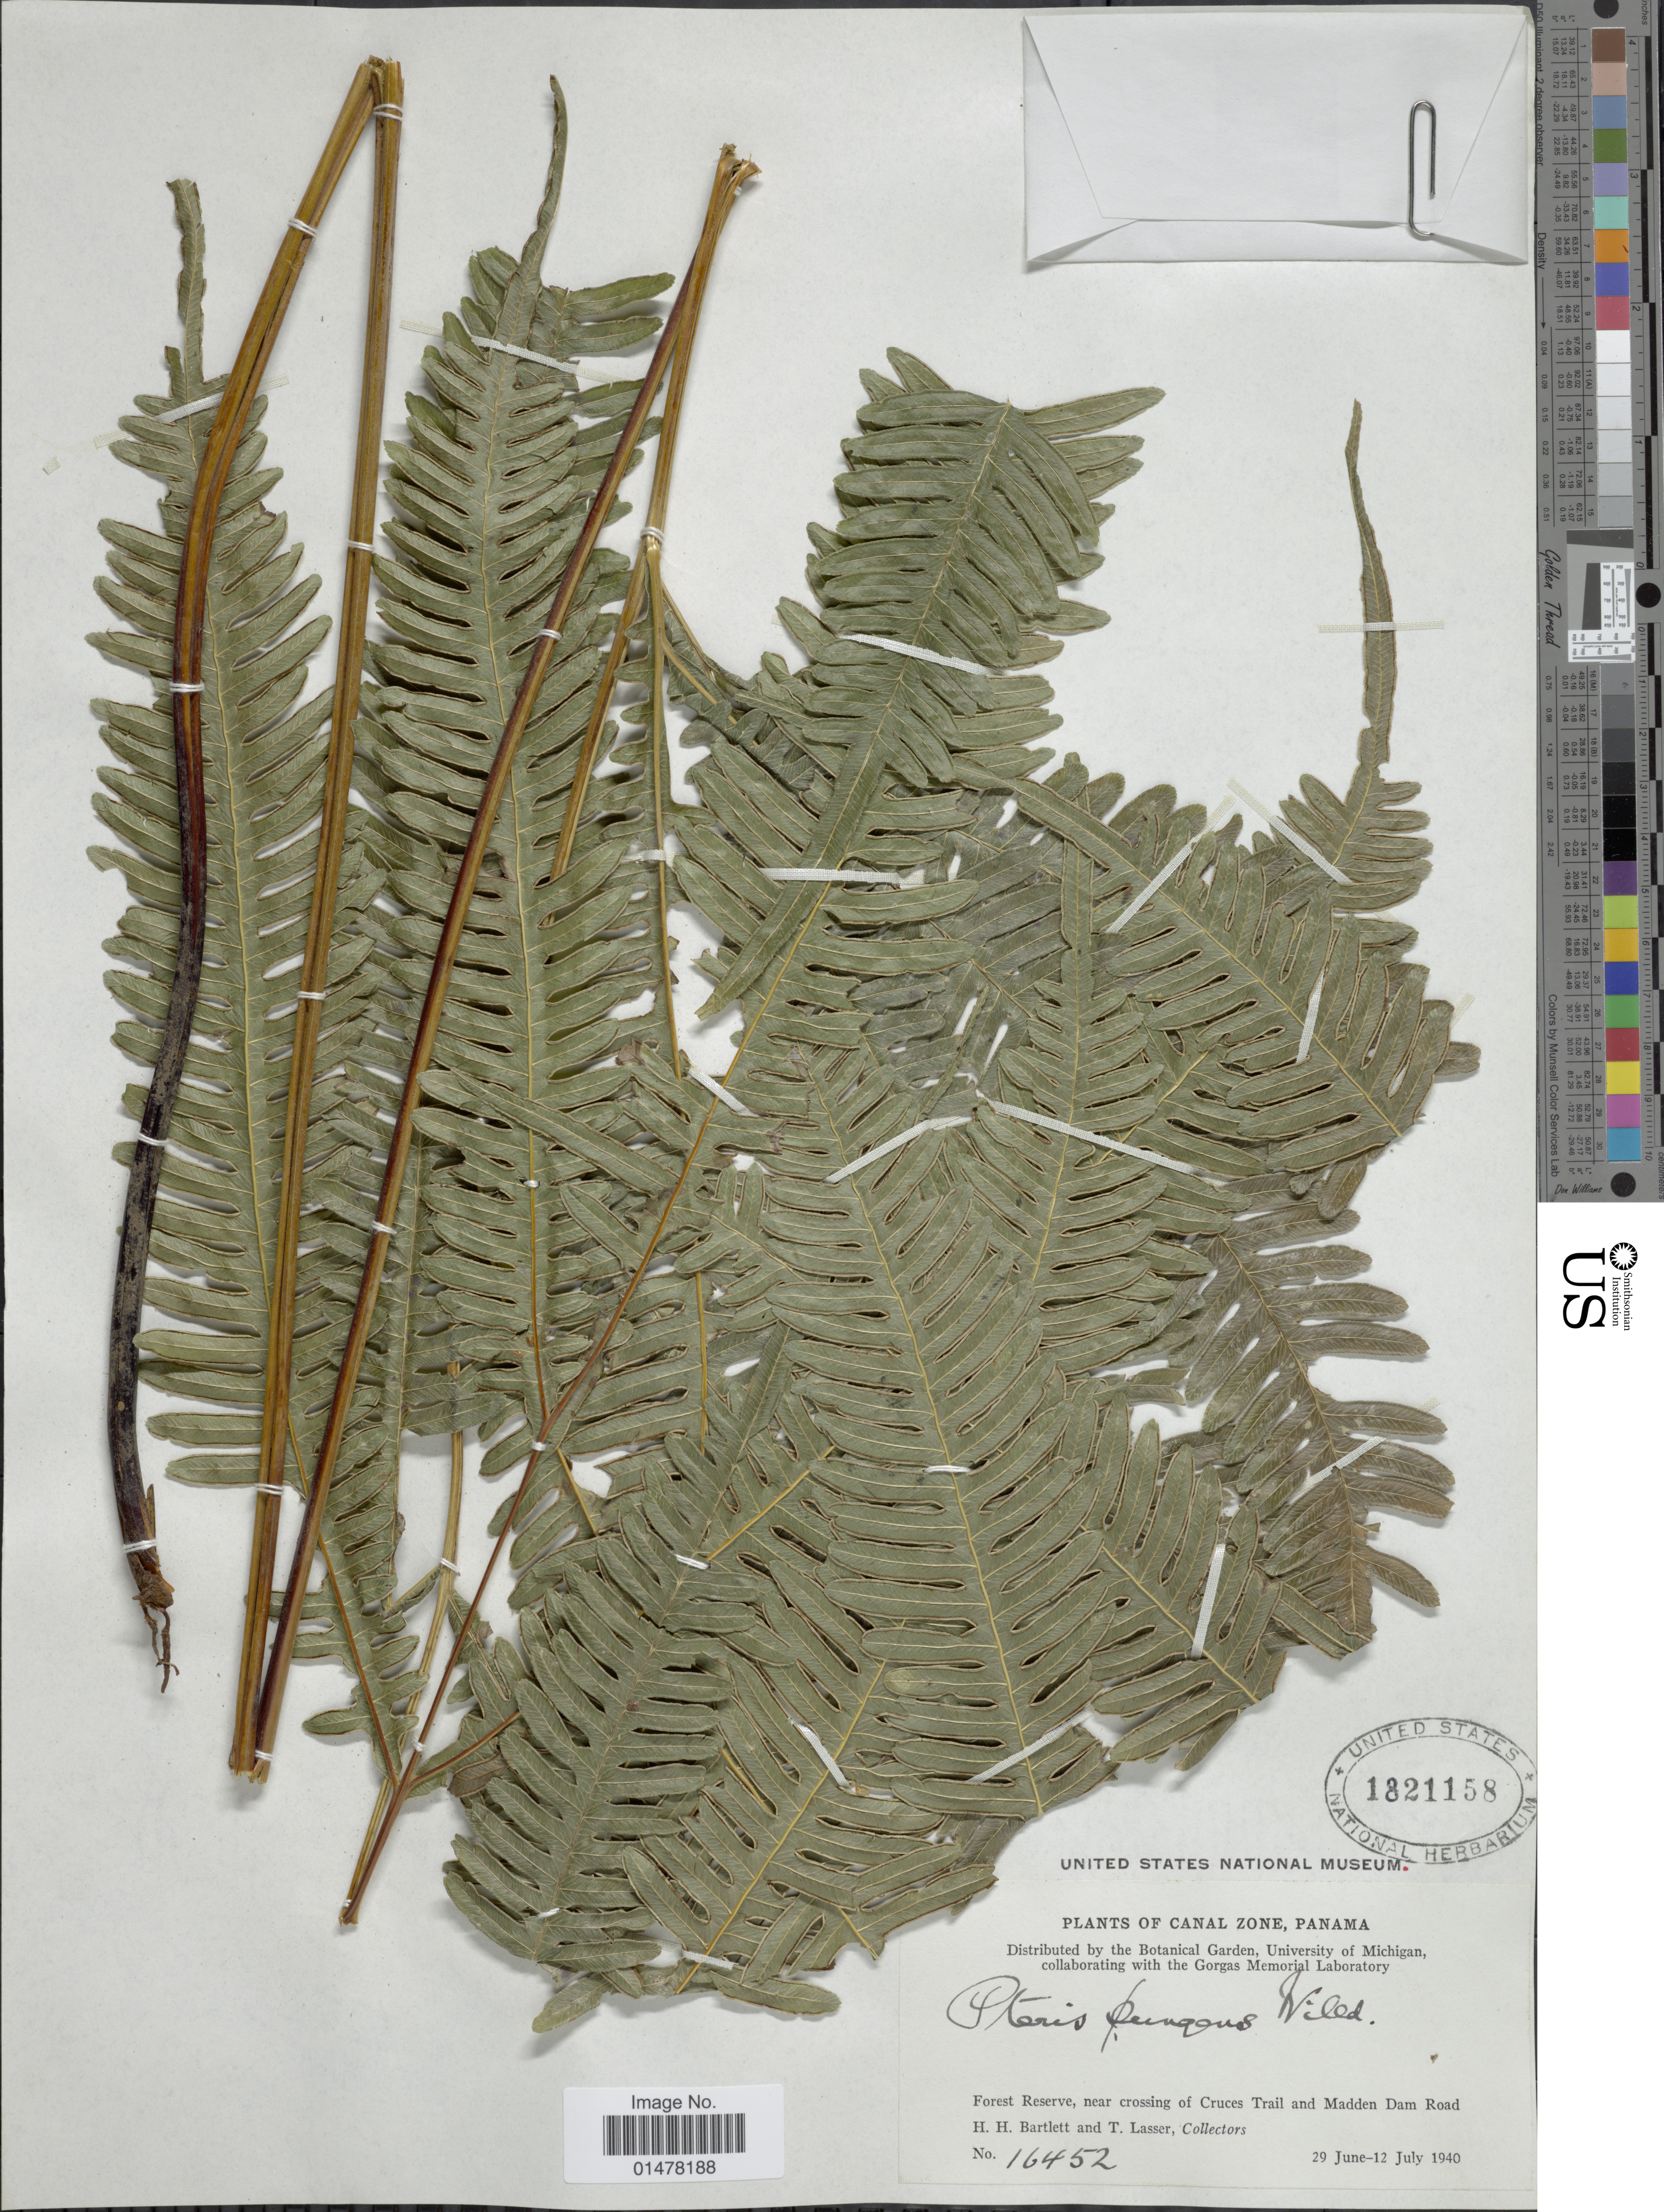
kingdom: Plantae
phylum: Tracheophyta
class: Polypodiopsida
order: Polypodiales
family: Pteridaceae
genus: Pteris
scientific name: Pteris pungens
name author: Willd.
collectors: H. H. Bartlett & T. Lasser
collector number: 16452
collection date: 1940-06-29/1940-07-12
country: Panama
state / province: Colón / Panamá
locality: Plants of Canal Zone, Panama, forest reserve near crossing of Cruces Trail and Madden Dam Road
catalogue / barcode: US 1821158